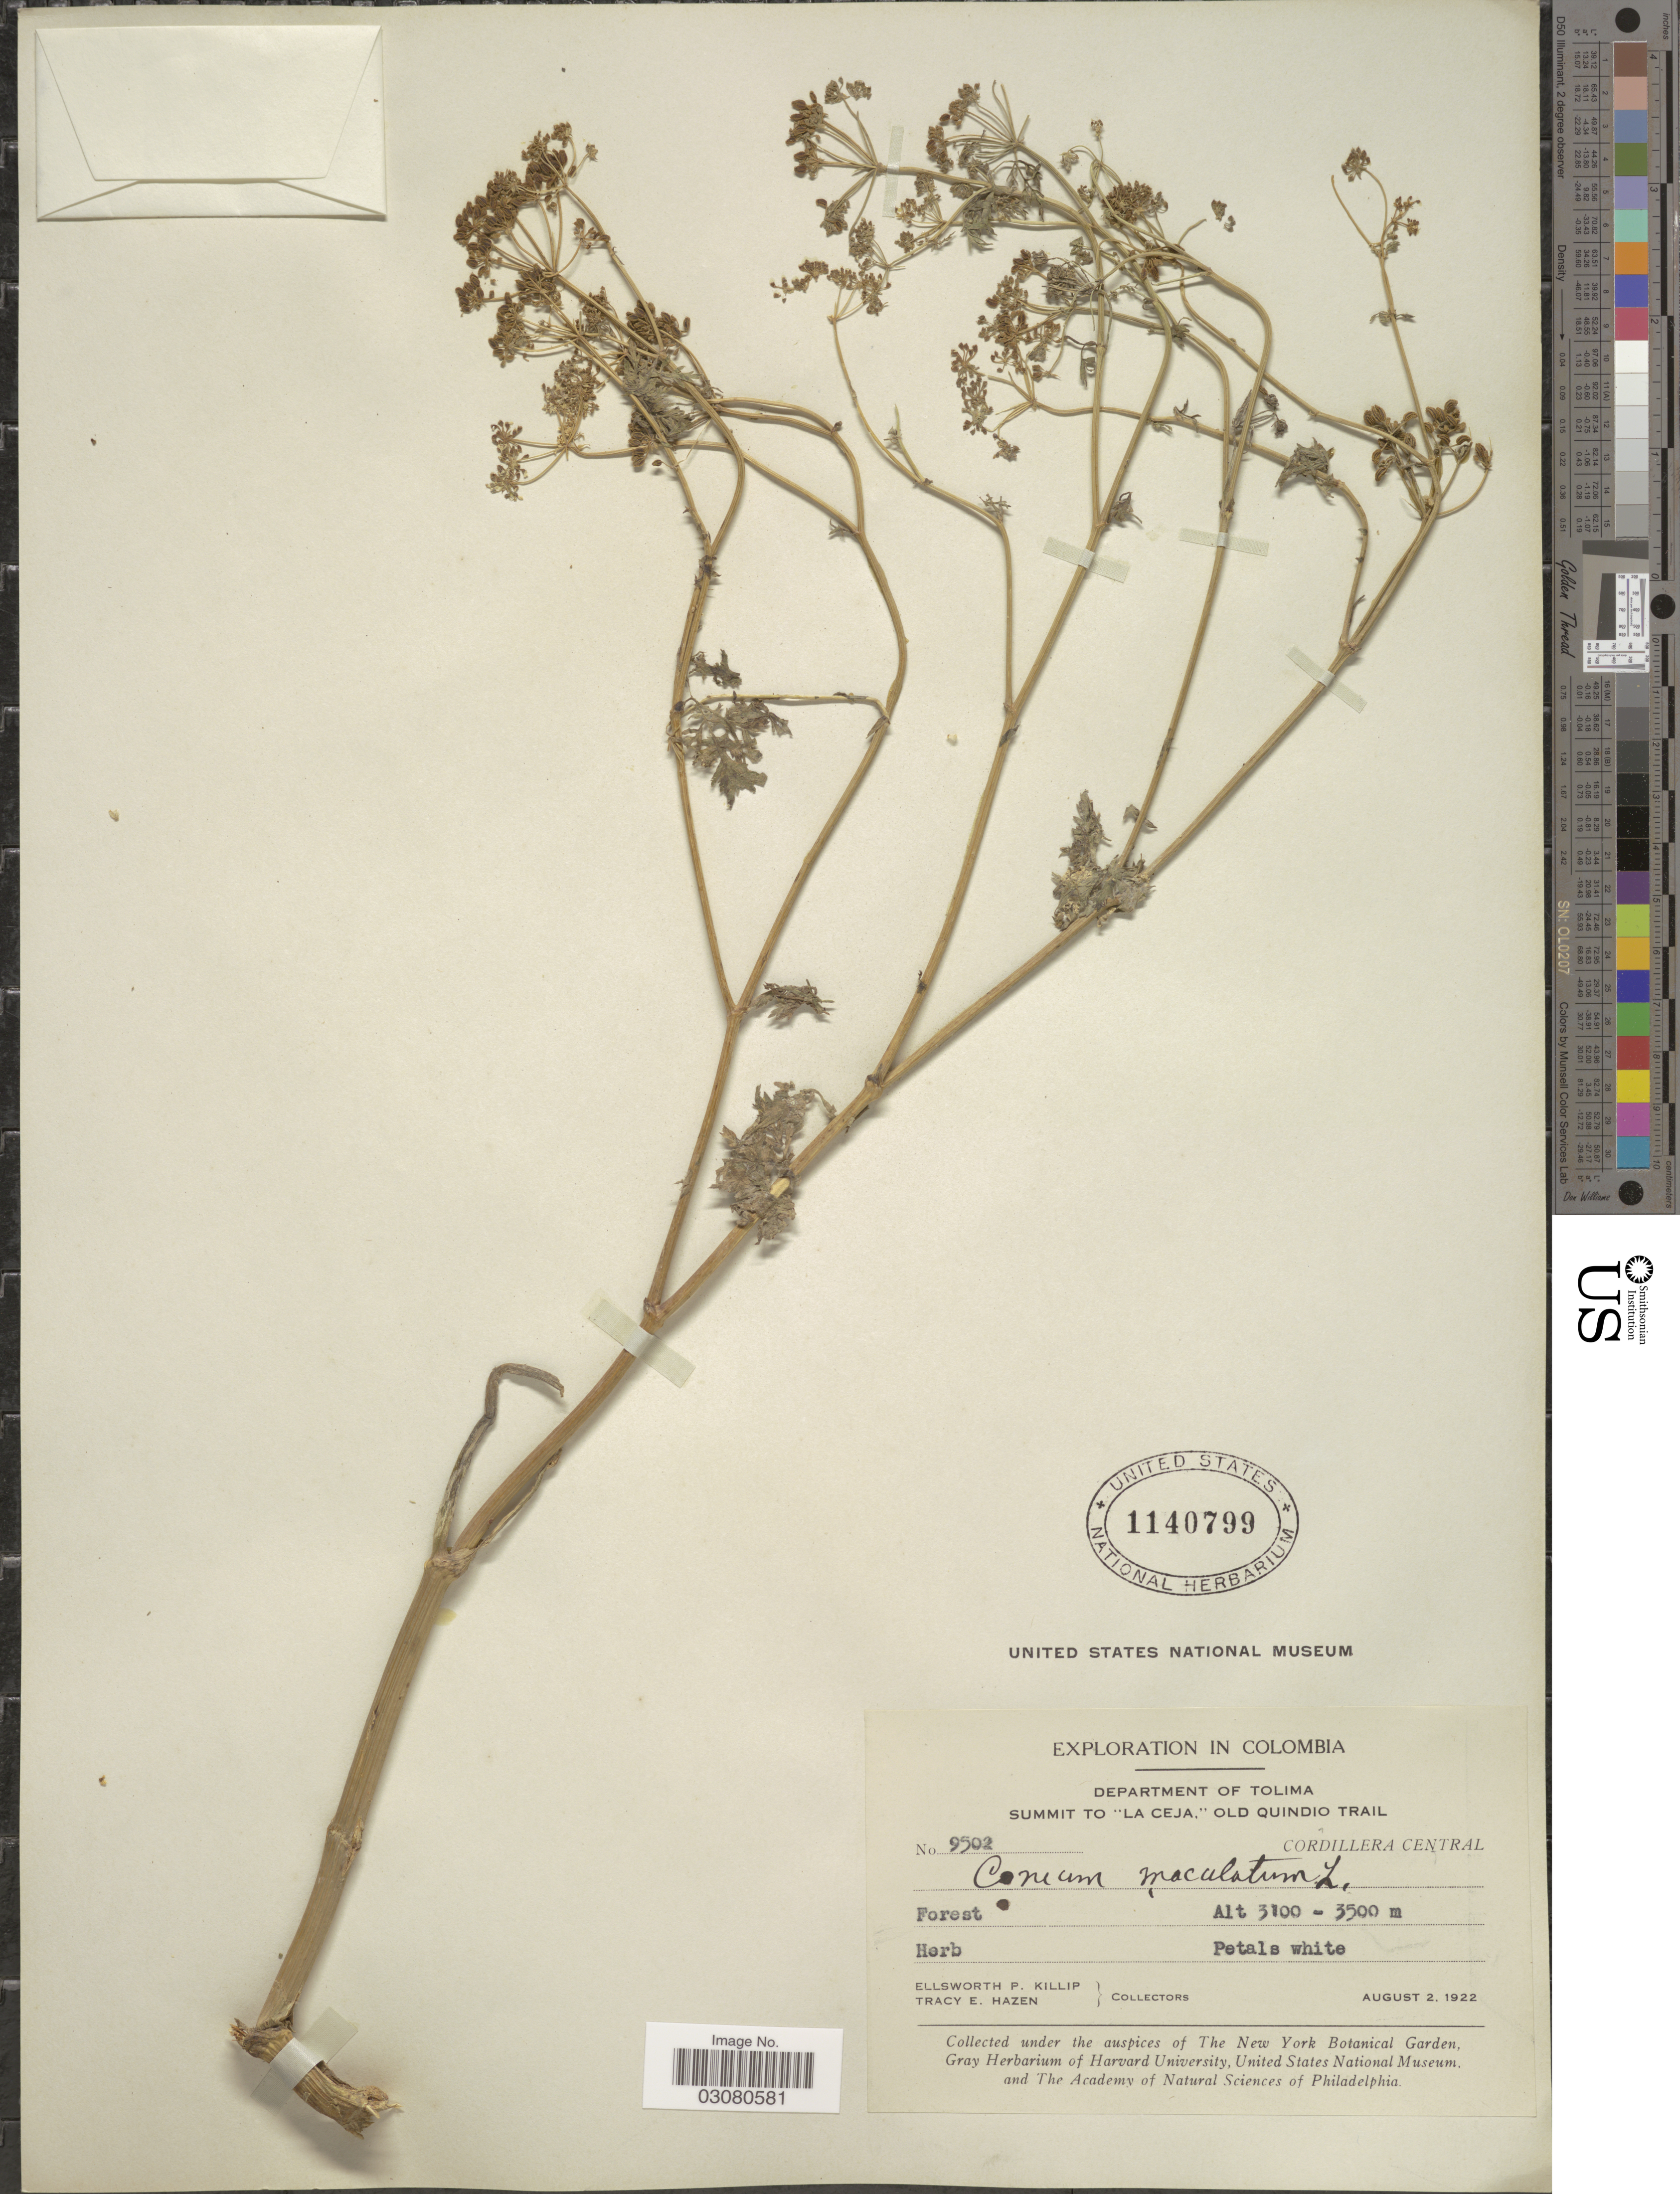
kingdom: Plantae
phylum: Tracheophyta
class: Magnoliopsida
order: Apiales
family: Apiaceae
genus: Conium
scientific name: Conium maculatum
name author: L.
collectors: E. P. Killip & T. E. Hazen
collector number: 9502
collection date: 1922-08-02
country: Colombia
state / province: Tolima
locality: Department of Tolima. Summit to "La Ceja," Old Quindio Trail. Cordillera Central.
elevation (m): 3100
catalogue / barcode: US 1140799